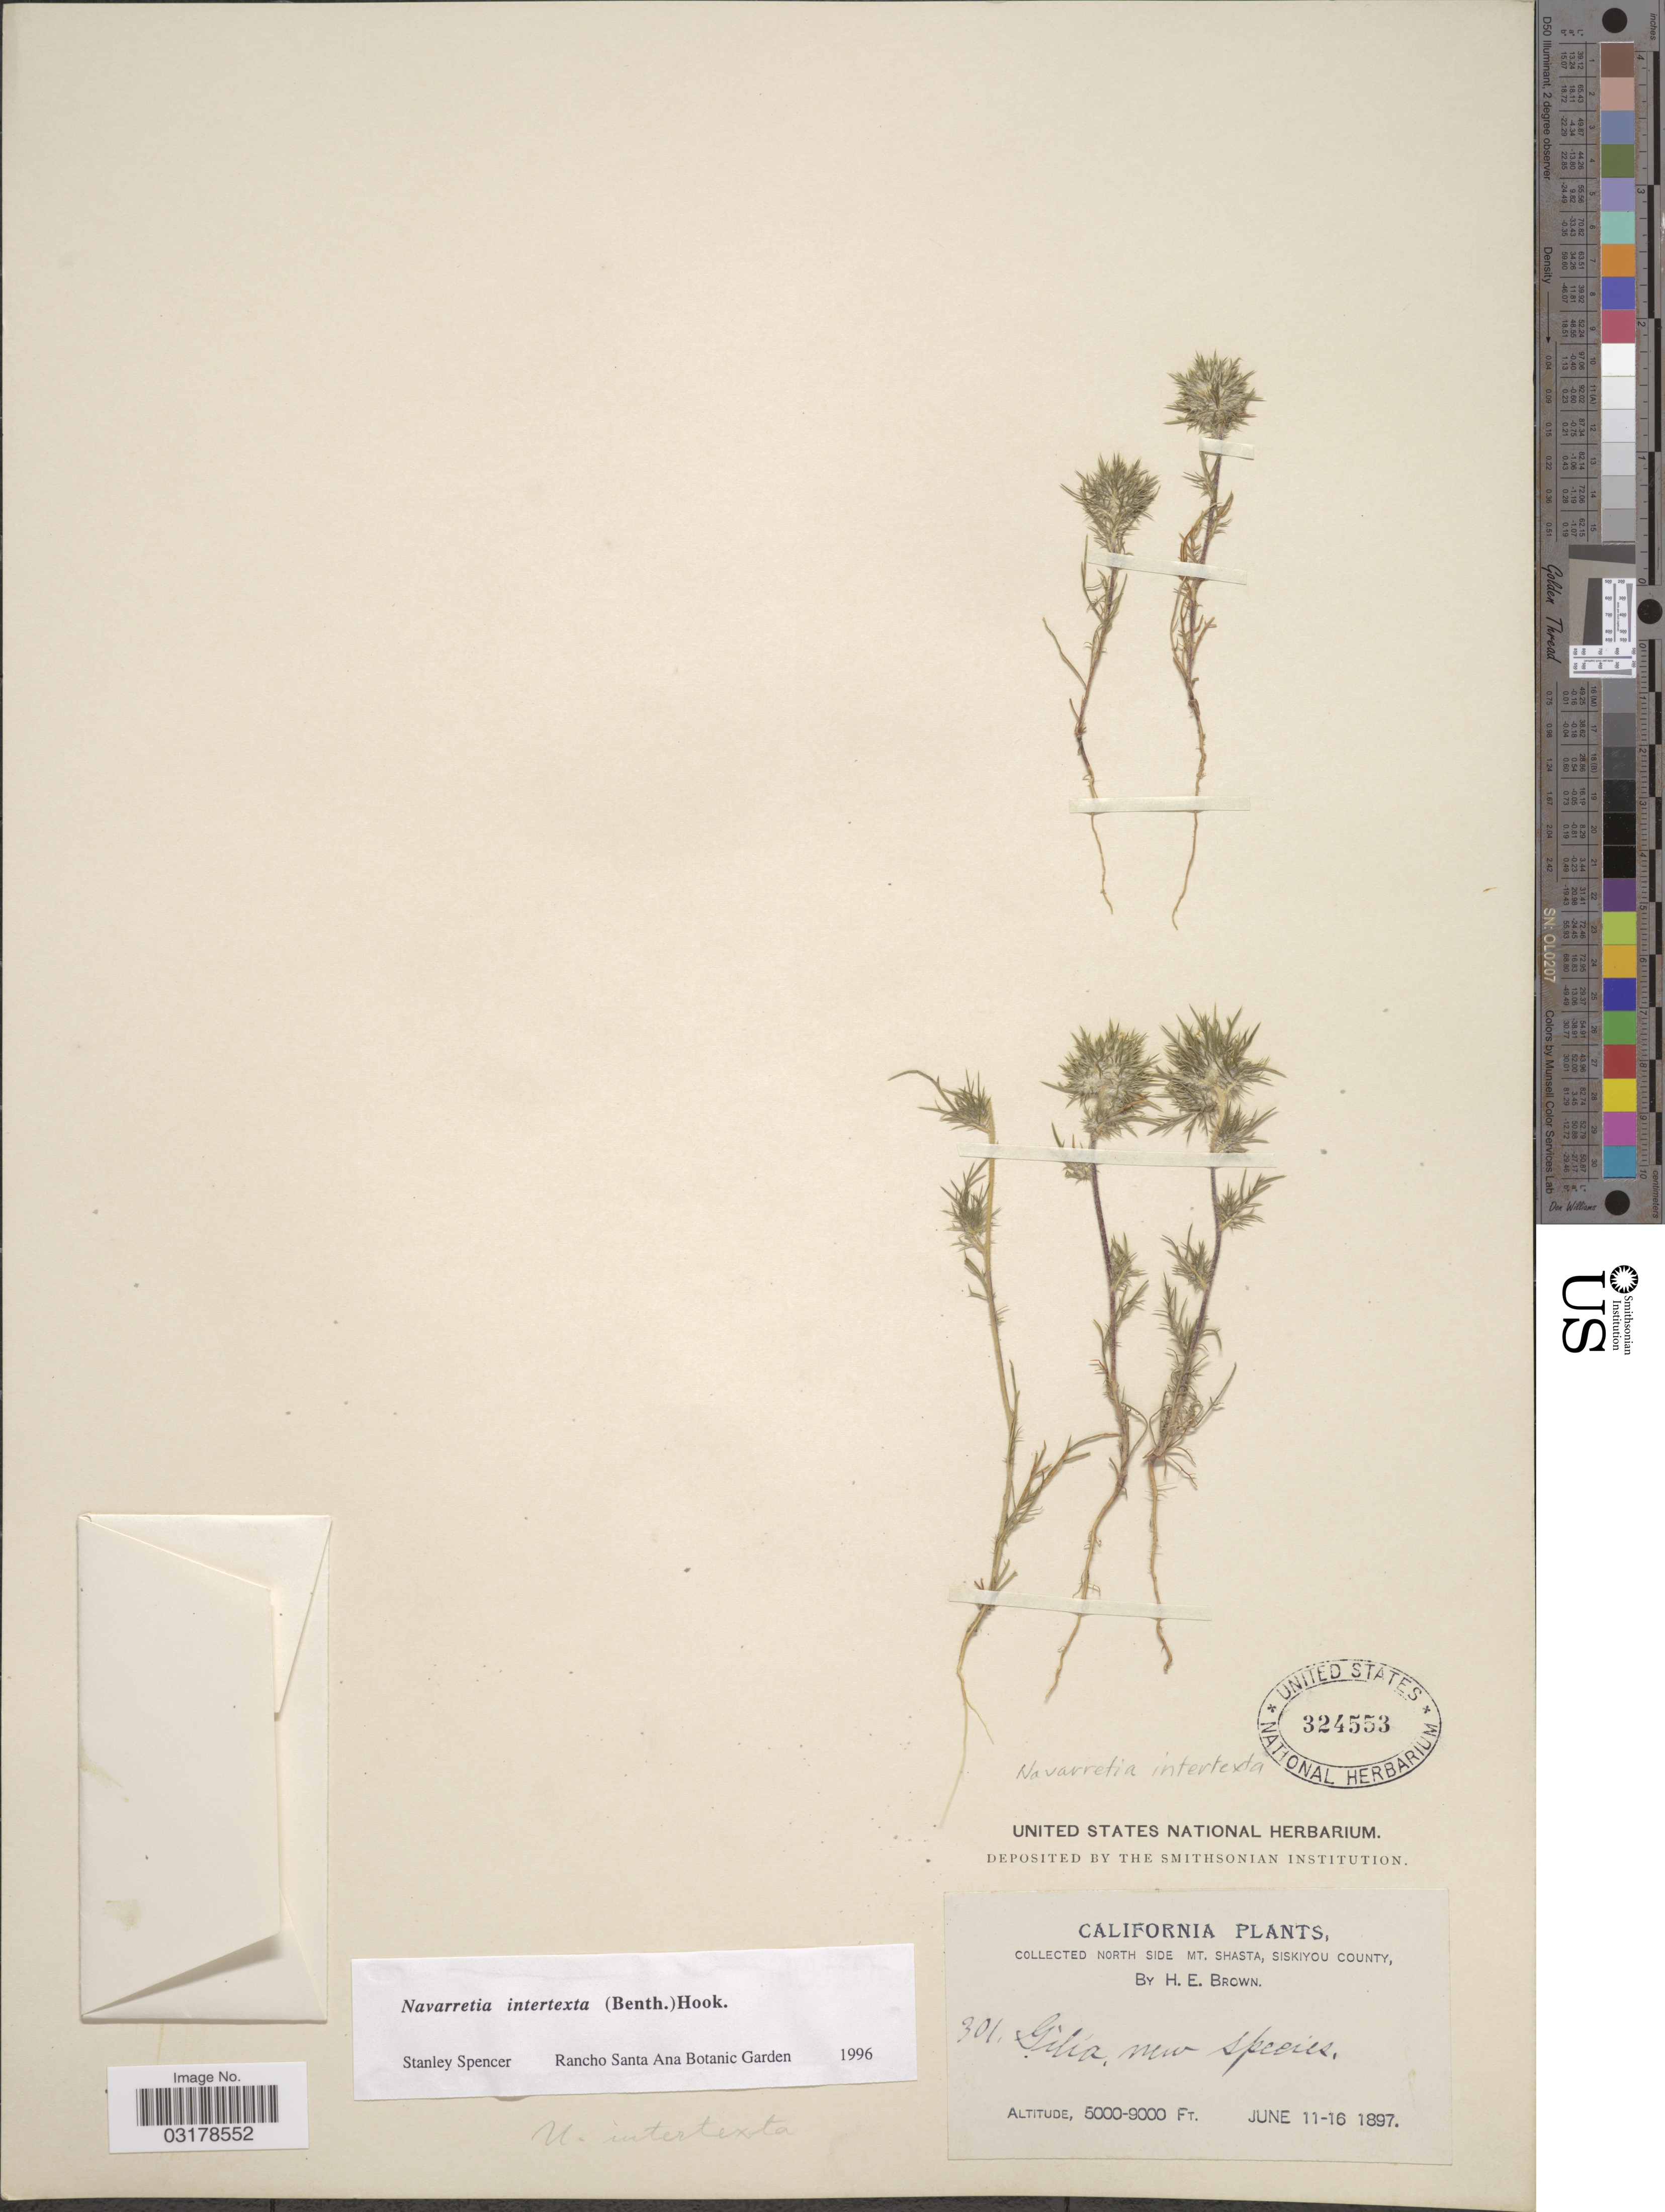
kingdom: Plantae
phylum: Tracheophyta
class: Magnoliopsida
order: Ericales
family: Polemoniaceae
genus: Navarretia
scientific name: Navarretia intertexta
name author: (Benth.) Hook.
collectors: H. E. Brown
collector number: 301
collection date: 1897-06-11/1897-06-16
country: United States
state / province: California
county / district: Siskiyou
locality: North Side Mt. Shasta, Siskiyou County.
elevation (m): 1524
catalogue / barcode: US 324553